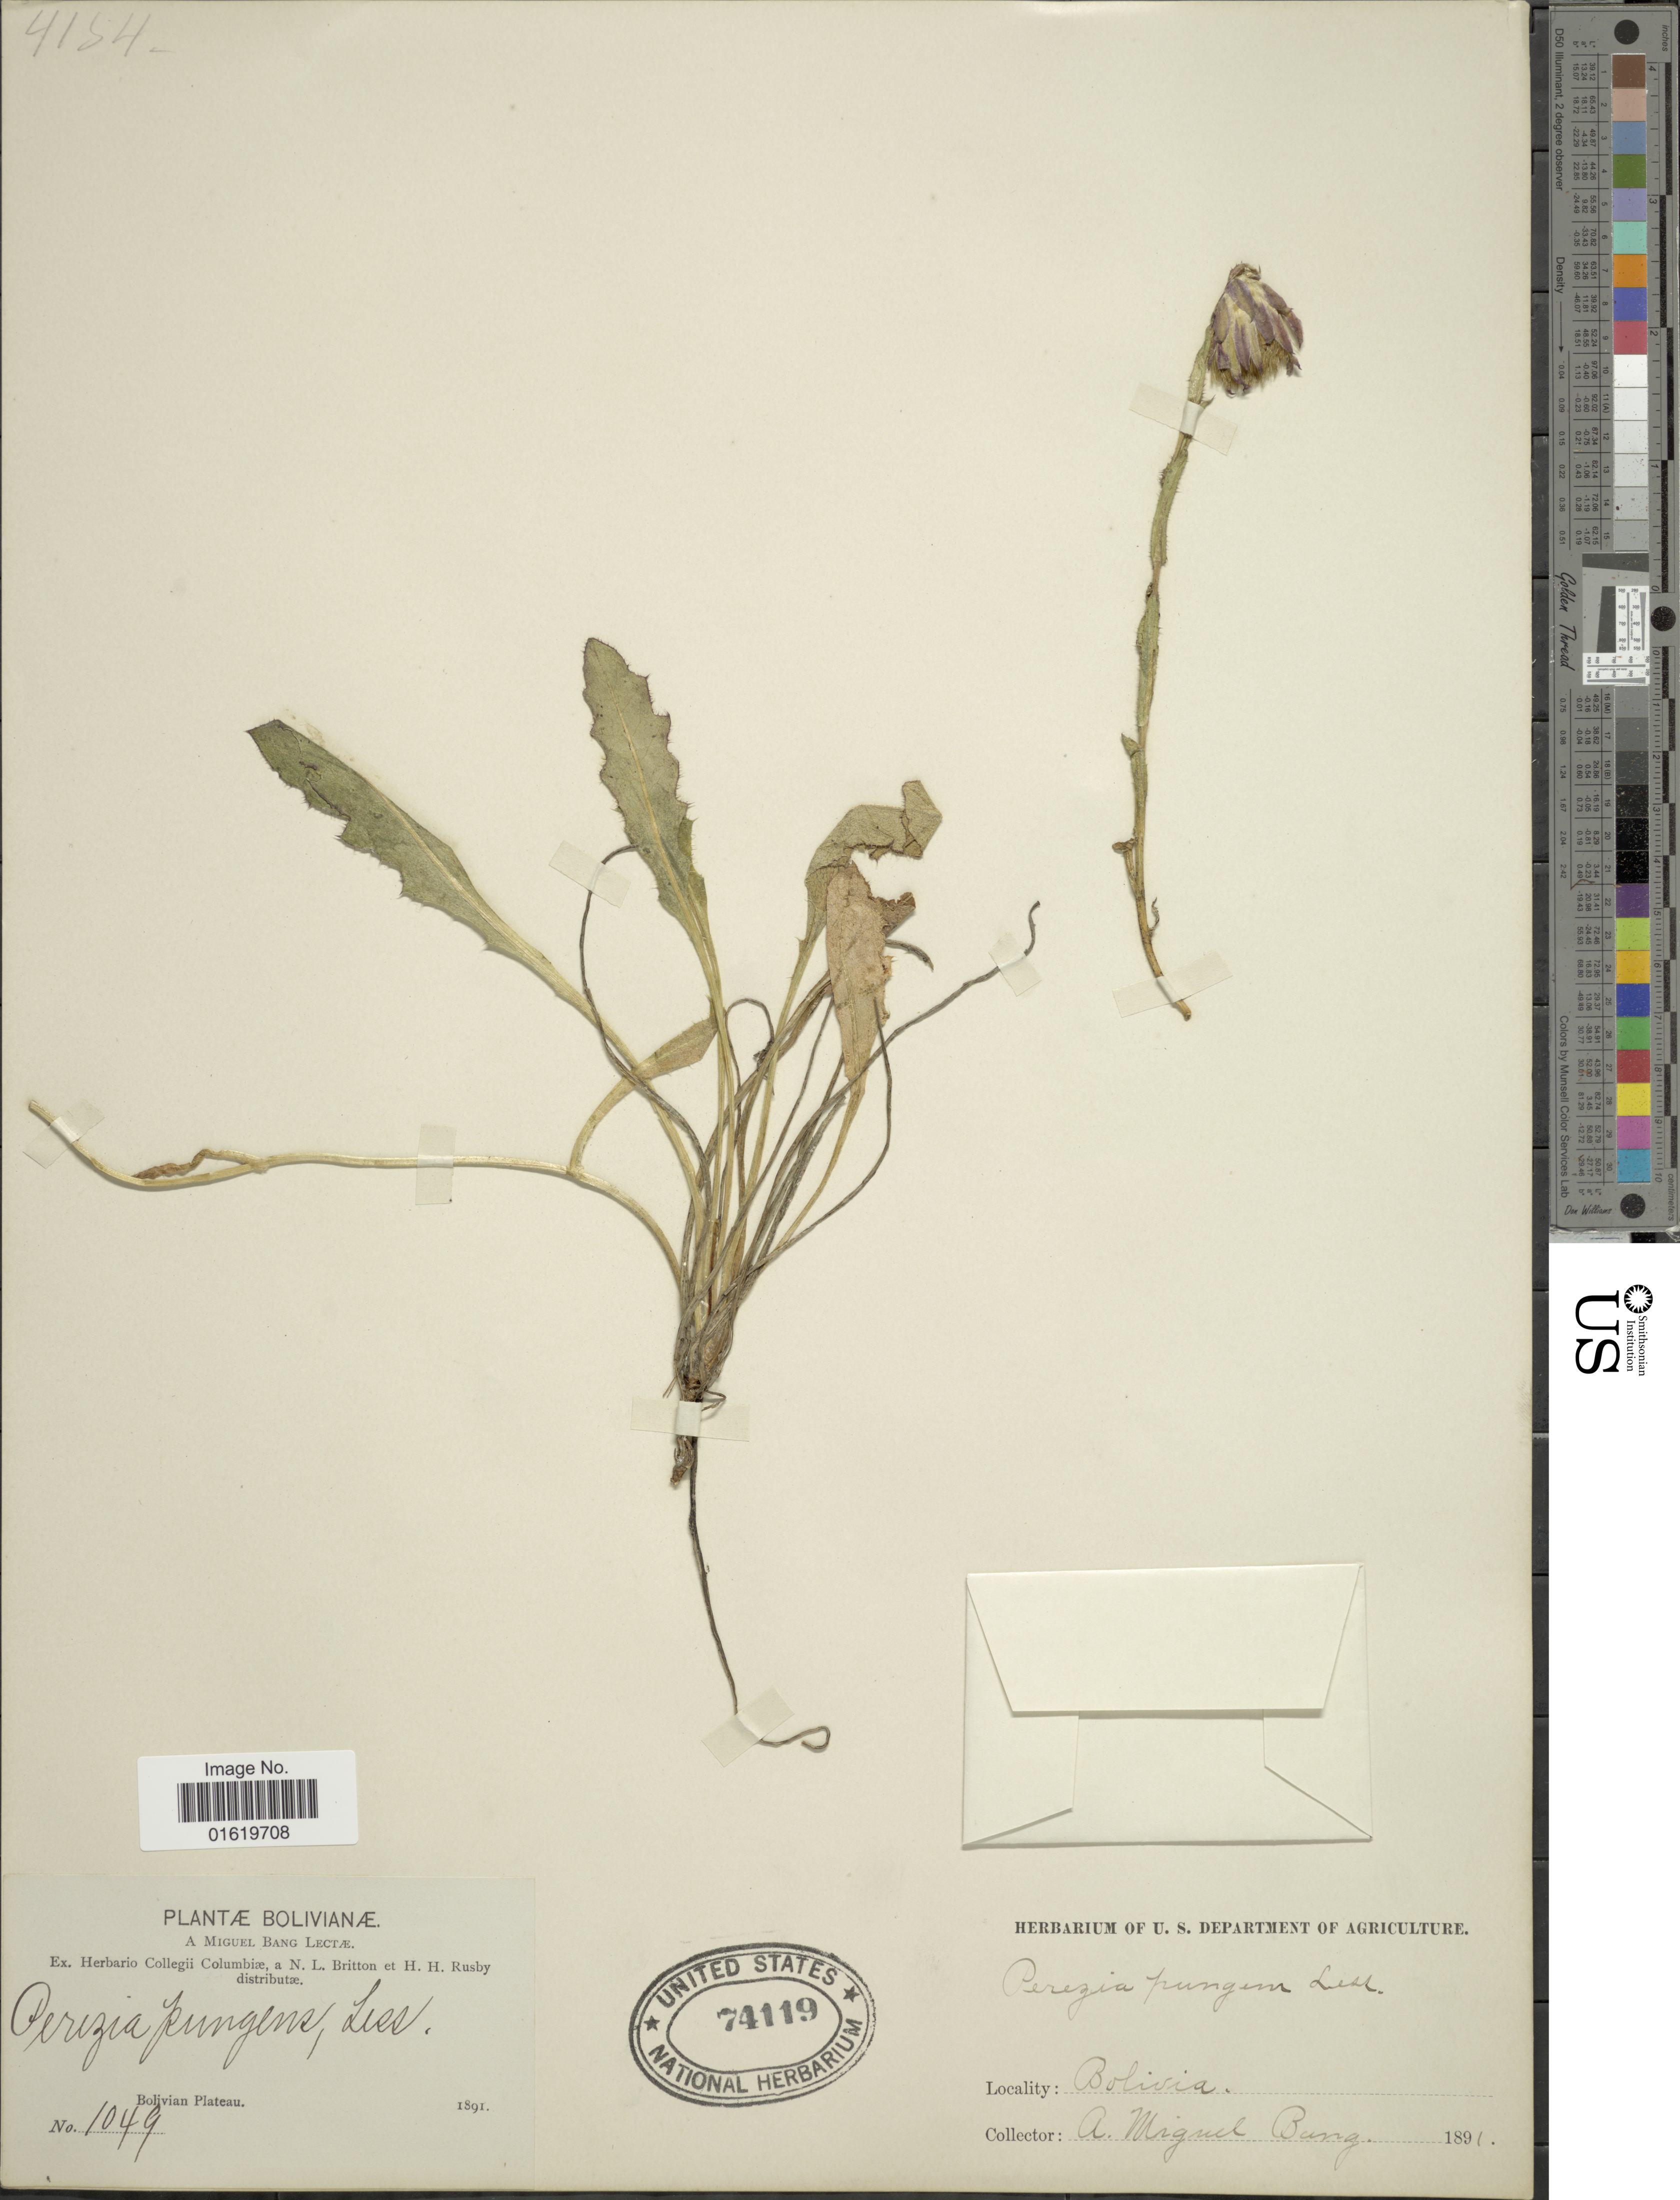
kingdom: Plantae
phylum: Tracheophyta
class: Magnoliopsida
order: Asterales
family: Asteraceae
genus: Perezia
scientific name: Perezia pungens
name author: (Humb. & Bonpl.) Less.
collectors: M. Bang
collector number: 1049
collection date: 1891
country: Bolivia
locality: Bolivian Plateau.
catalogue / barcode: US 74119